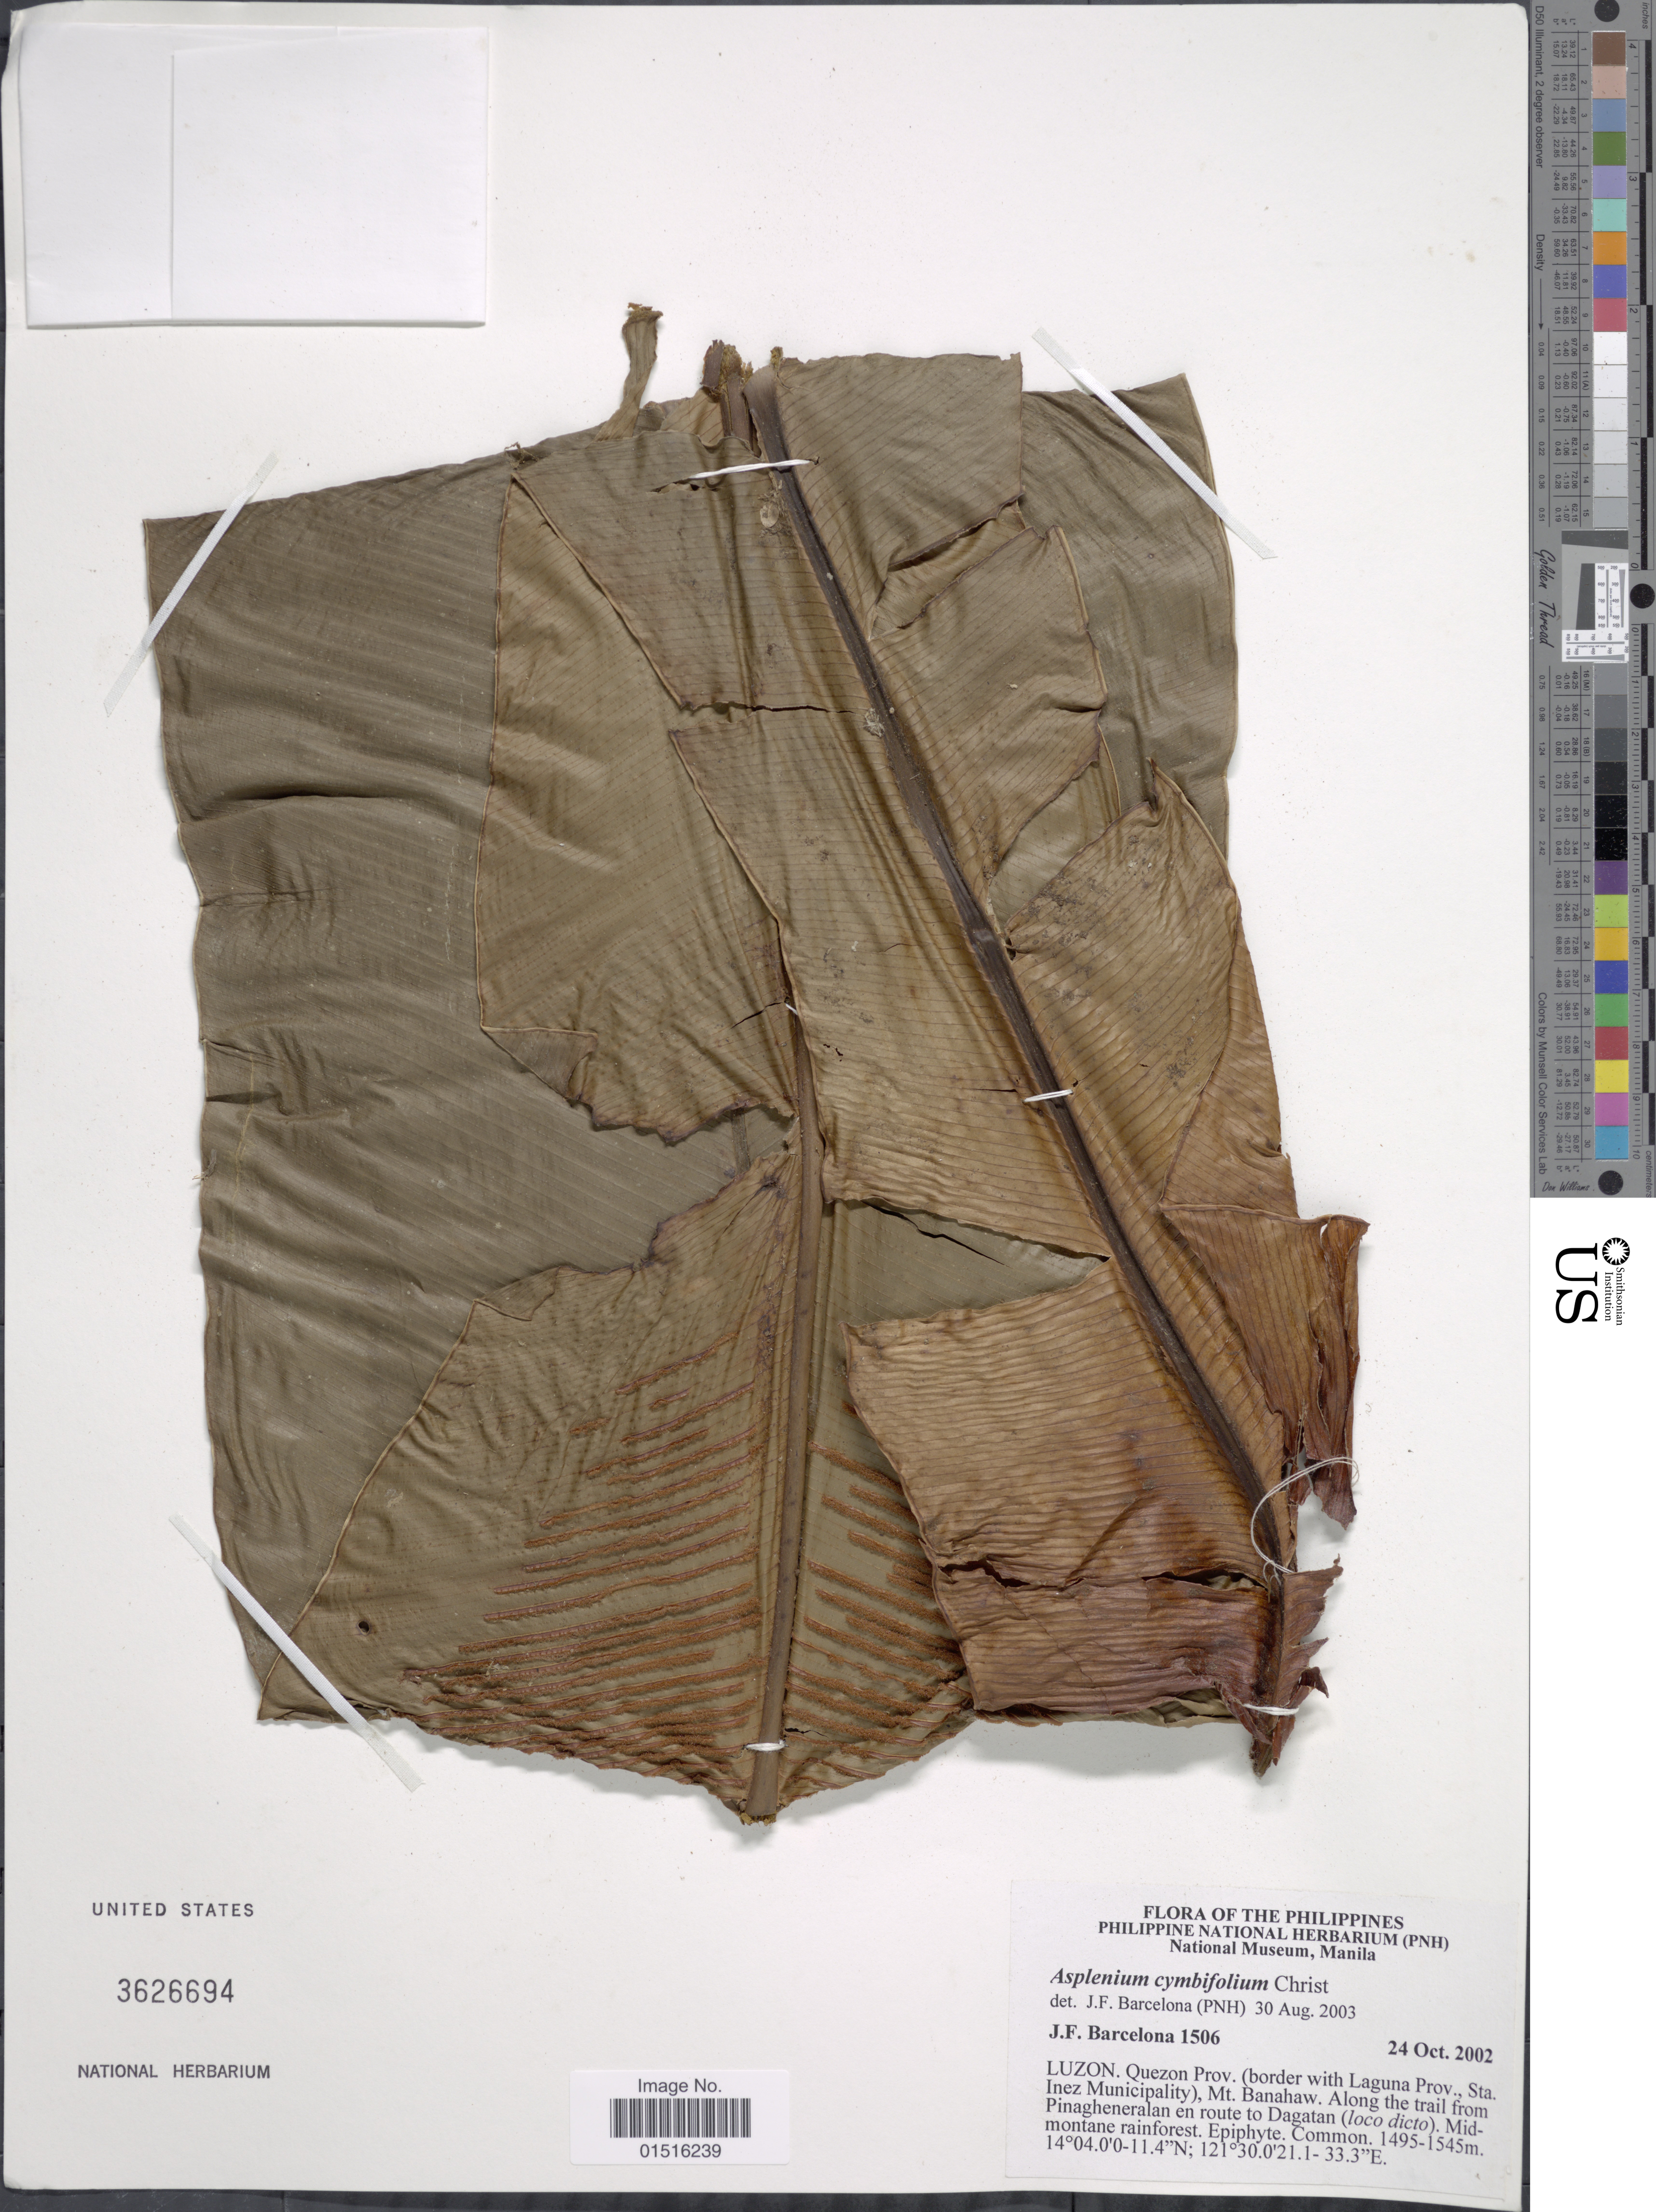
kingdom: Plantae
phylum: Tracheophyta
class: Polypodiopsida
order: Polypodiales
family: Aspleniaceae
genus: Asplenium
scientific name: Asplenium cymbifolium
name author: Christ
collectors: J. F. Barcelona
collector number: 1506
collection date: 2002-10-24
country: Philippines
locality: Luzon, Quezon Prov. (border with Laguna Prov., Sta. Inez Municipality), Mt. Banahaw. Along the trail from Pinagheneralan en route to Dagatan (loco dicto).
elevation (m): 1495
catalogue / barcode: US 3626694